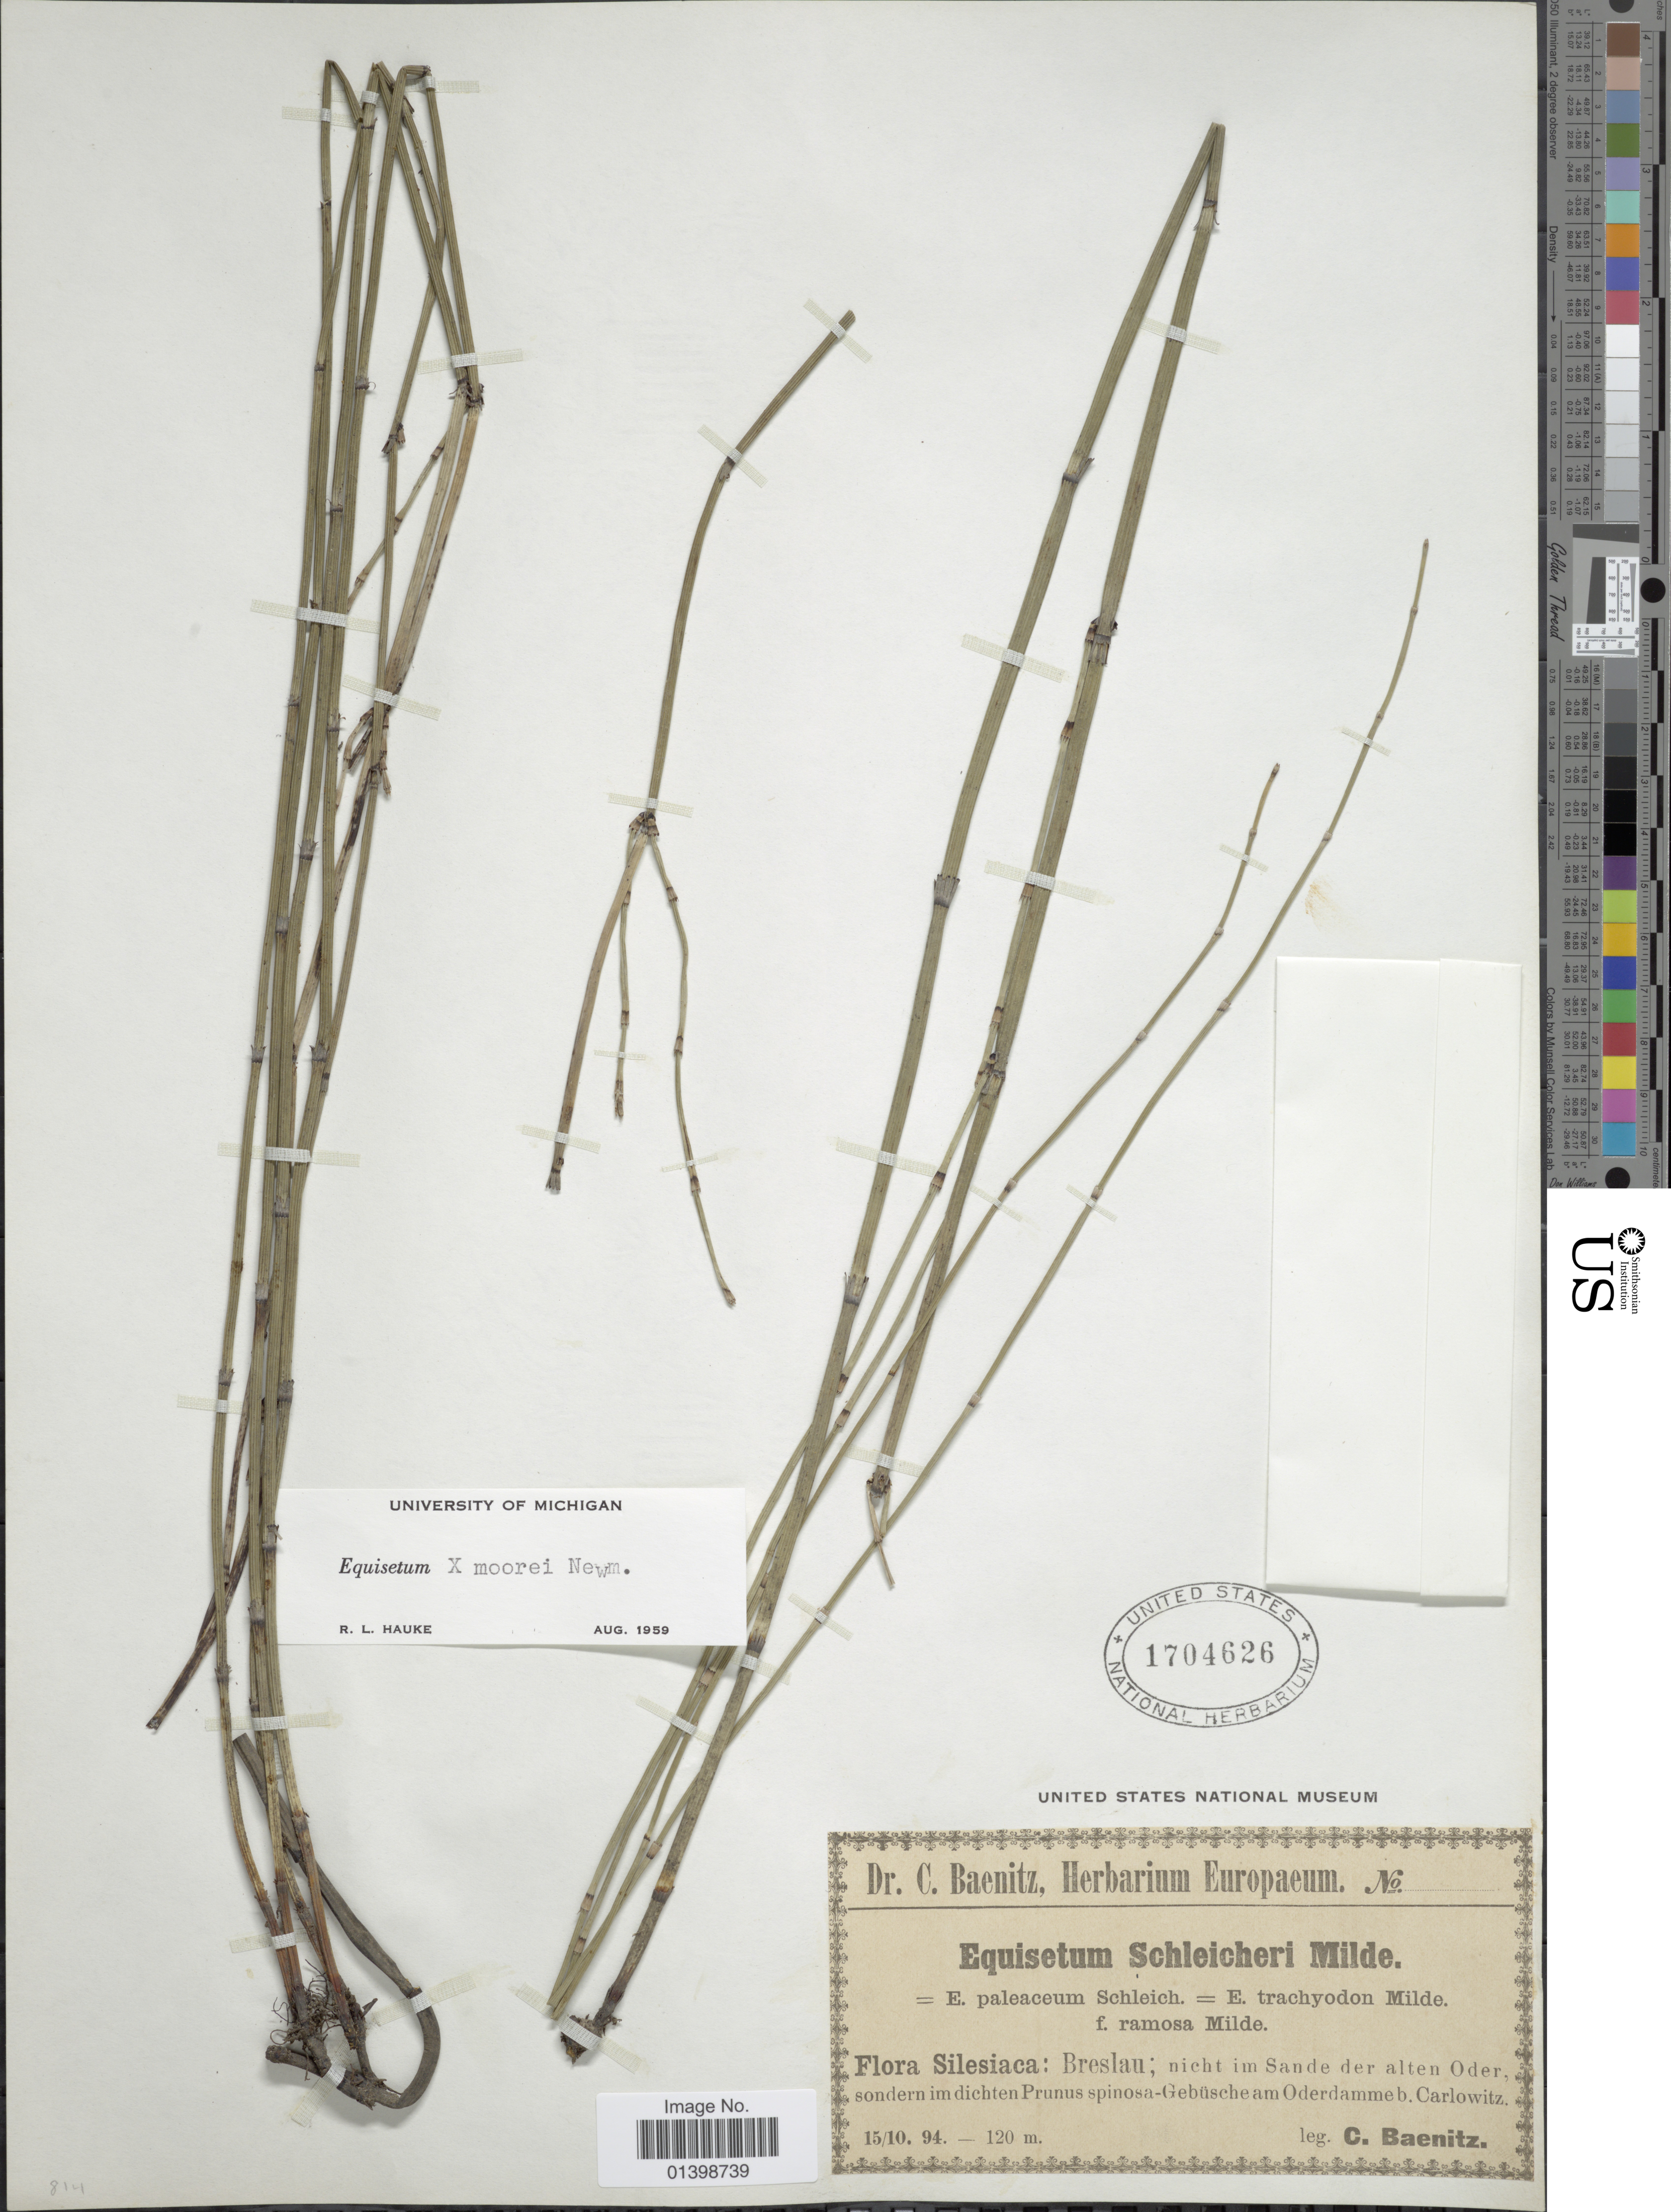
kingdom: Plantae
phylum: Tracheophyta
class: Polypodiopsida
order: Equisetales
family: Equisetaceae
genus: Equisetum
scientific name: Equisetum moorei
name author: Newman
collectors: C. G. Baenitz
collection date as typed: Transcribed d/m/y: 15/10/94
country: Poland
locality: Silesiaca: Breslau; nicht im Sande der alten Oder sondern im dichten Prunus spinosa-Gebüsche am Oderdamme b. Carlowitz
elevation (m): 120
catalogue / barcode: US 1704626